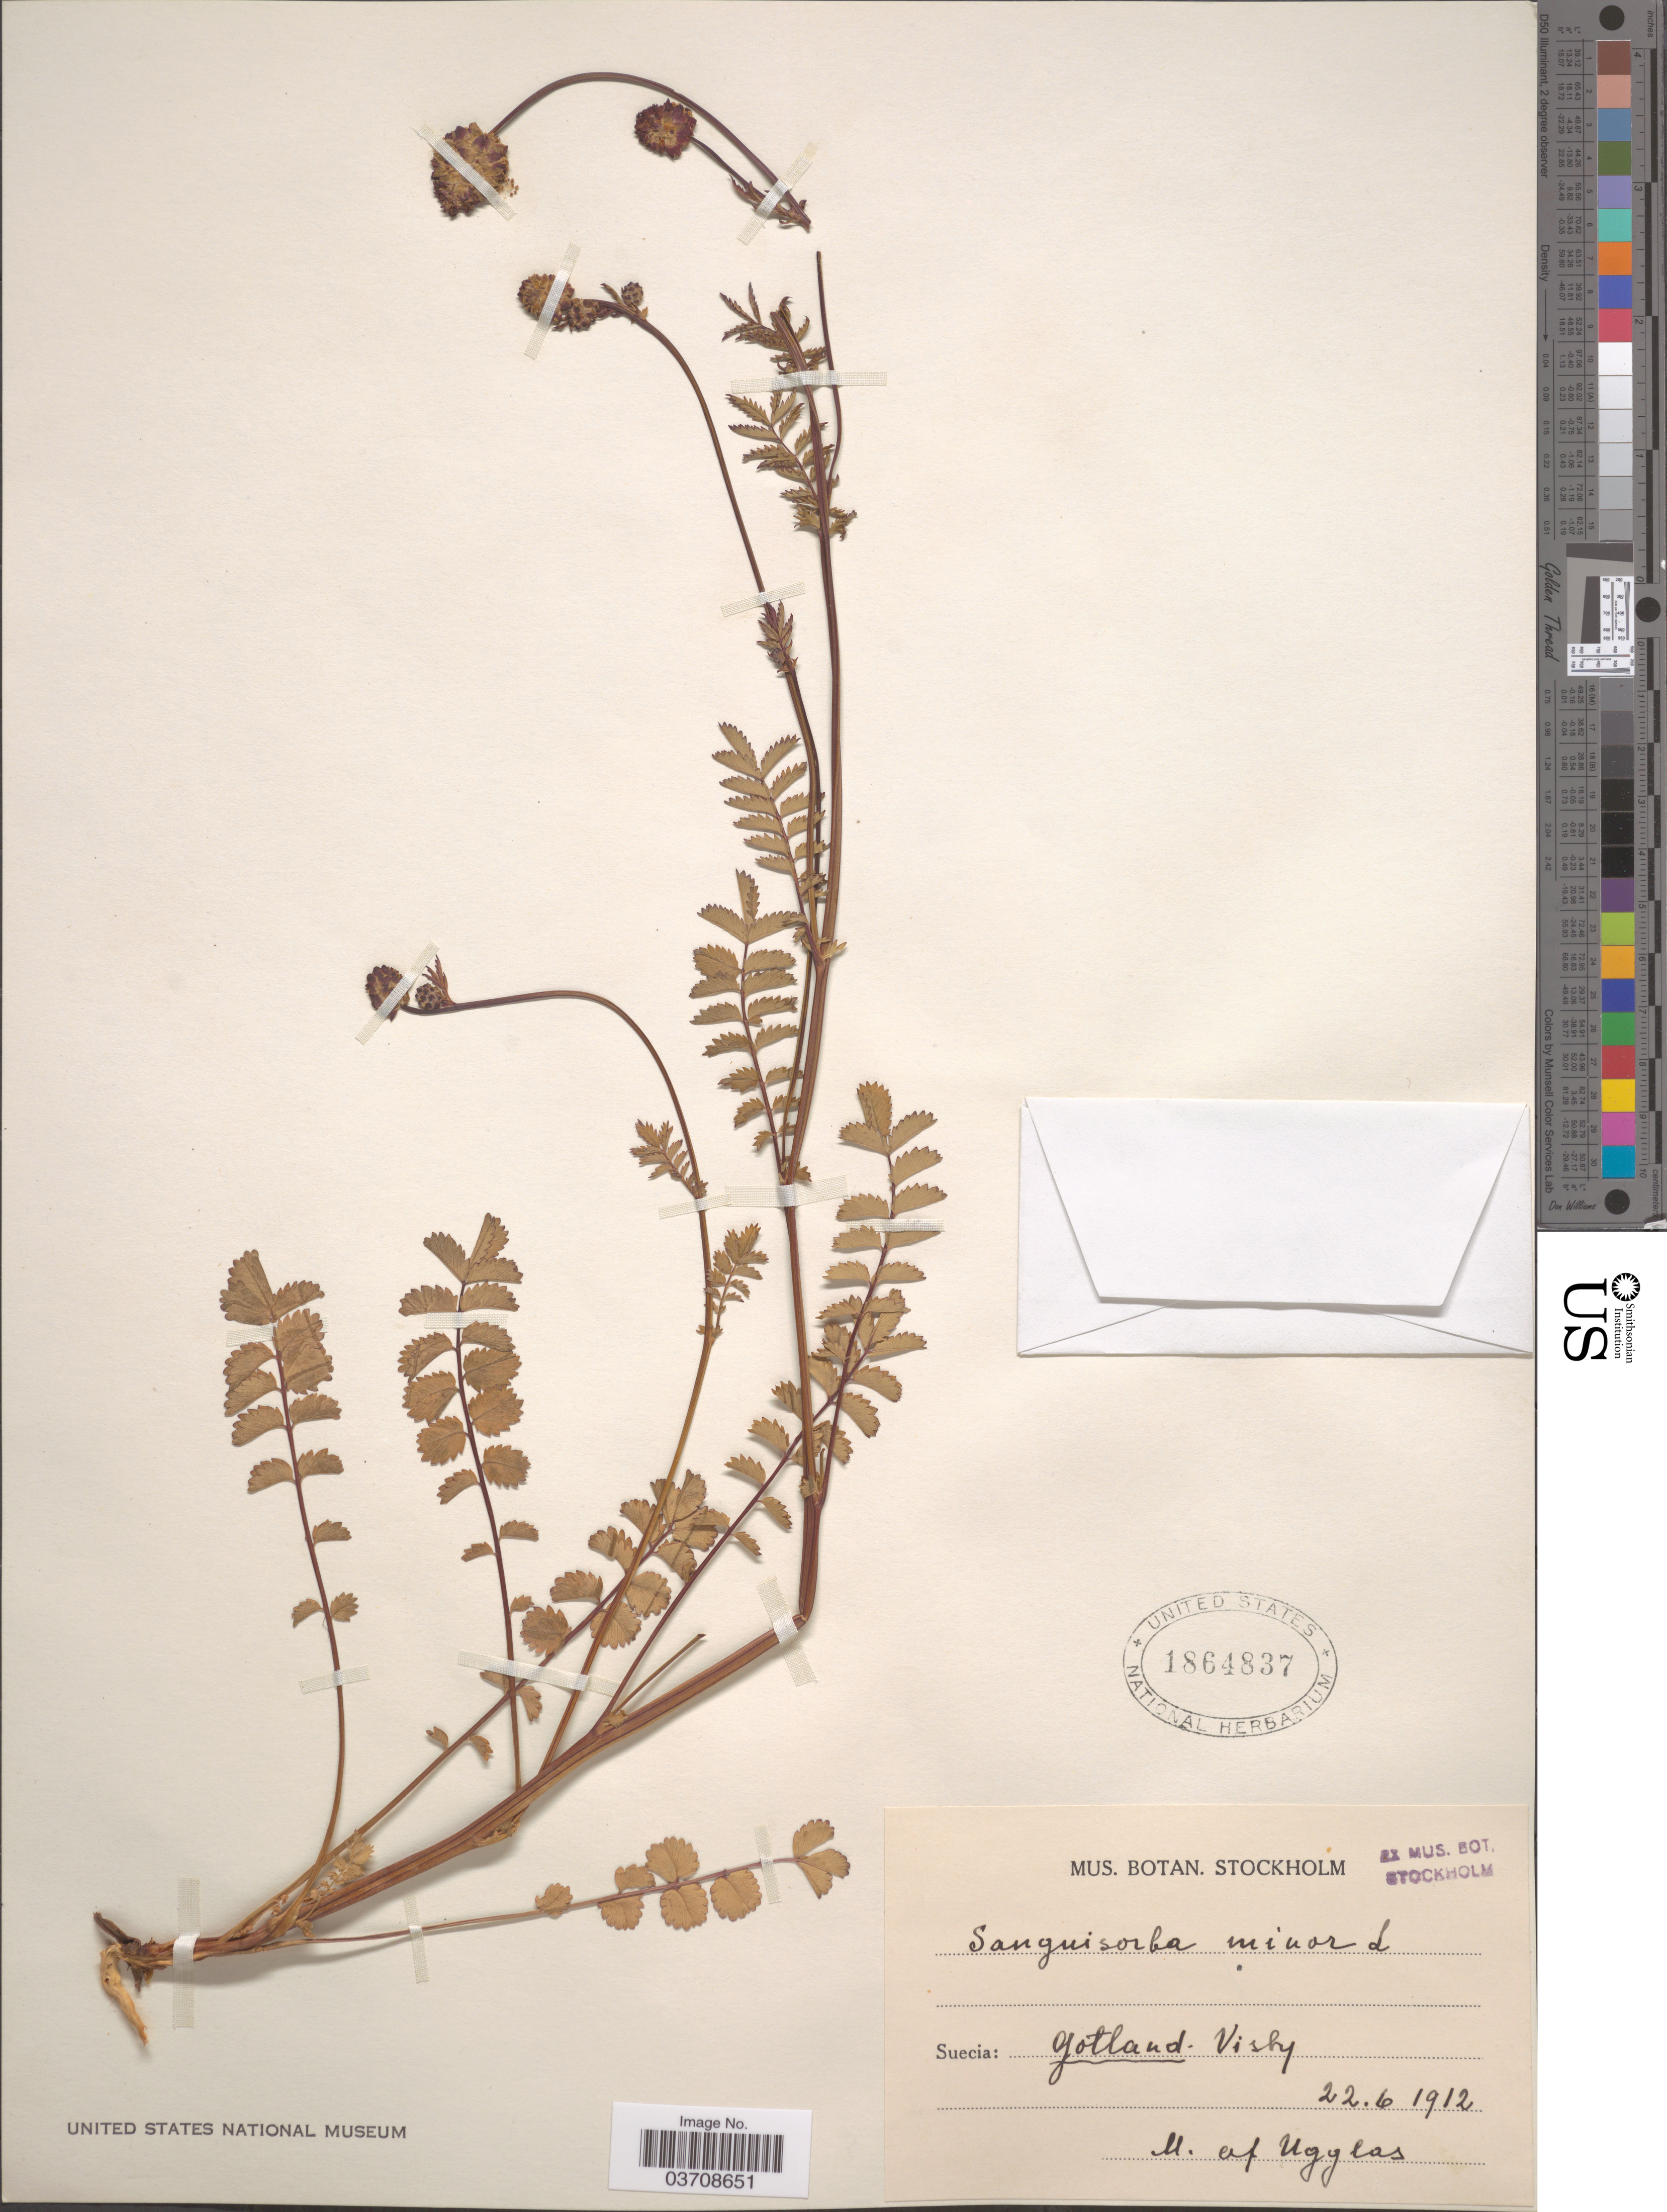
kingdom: Plantae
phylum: Tracheophyta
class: Magnoliopsida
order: Rosales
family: Rosaceae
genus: Sanguisorba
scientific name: Sanguisorba minor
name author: Scop.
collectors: Ugglas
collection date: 1912-06-22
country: Sweden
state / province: Gotland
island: Gotland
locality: Suecia: Gotland. Visby.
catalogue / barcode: US 1864837